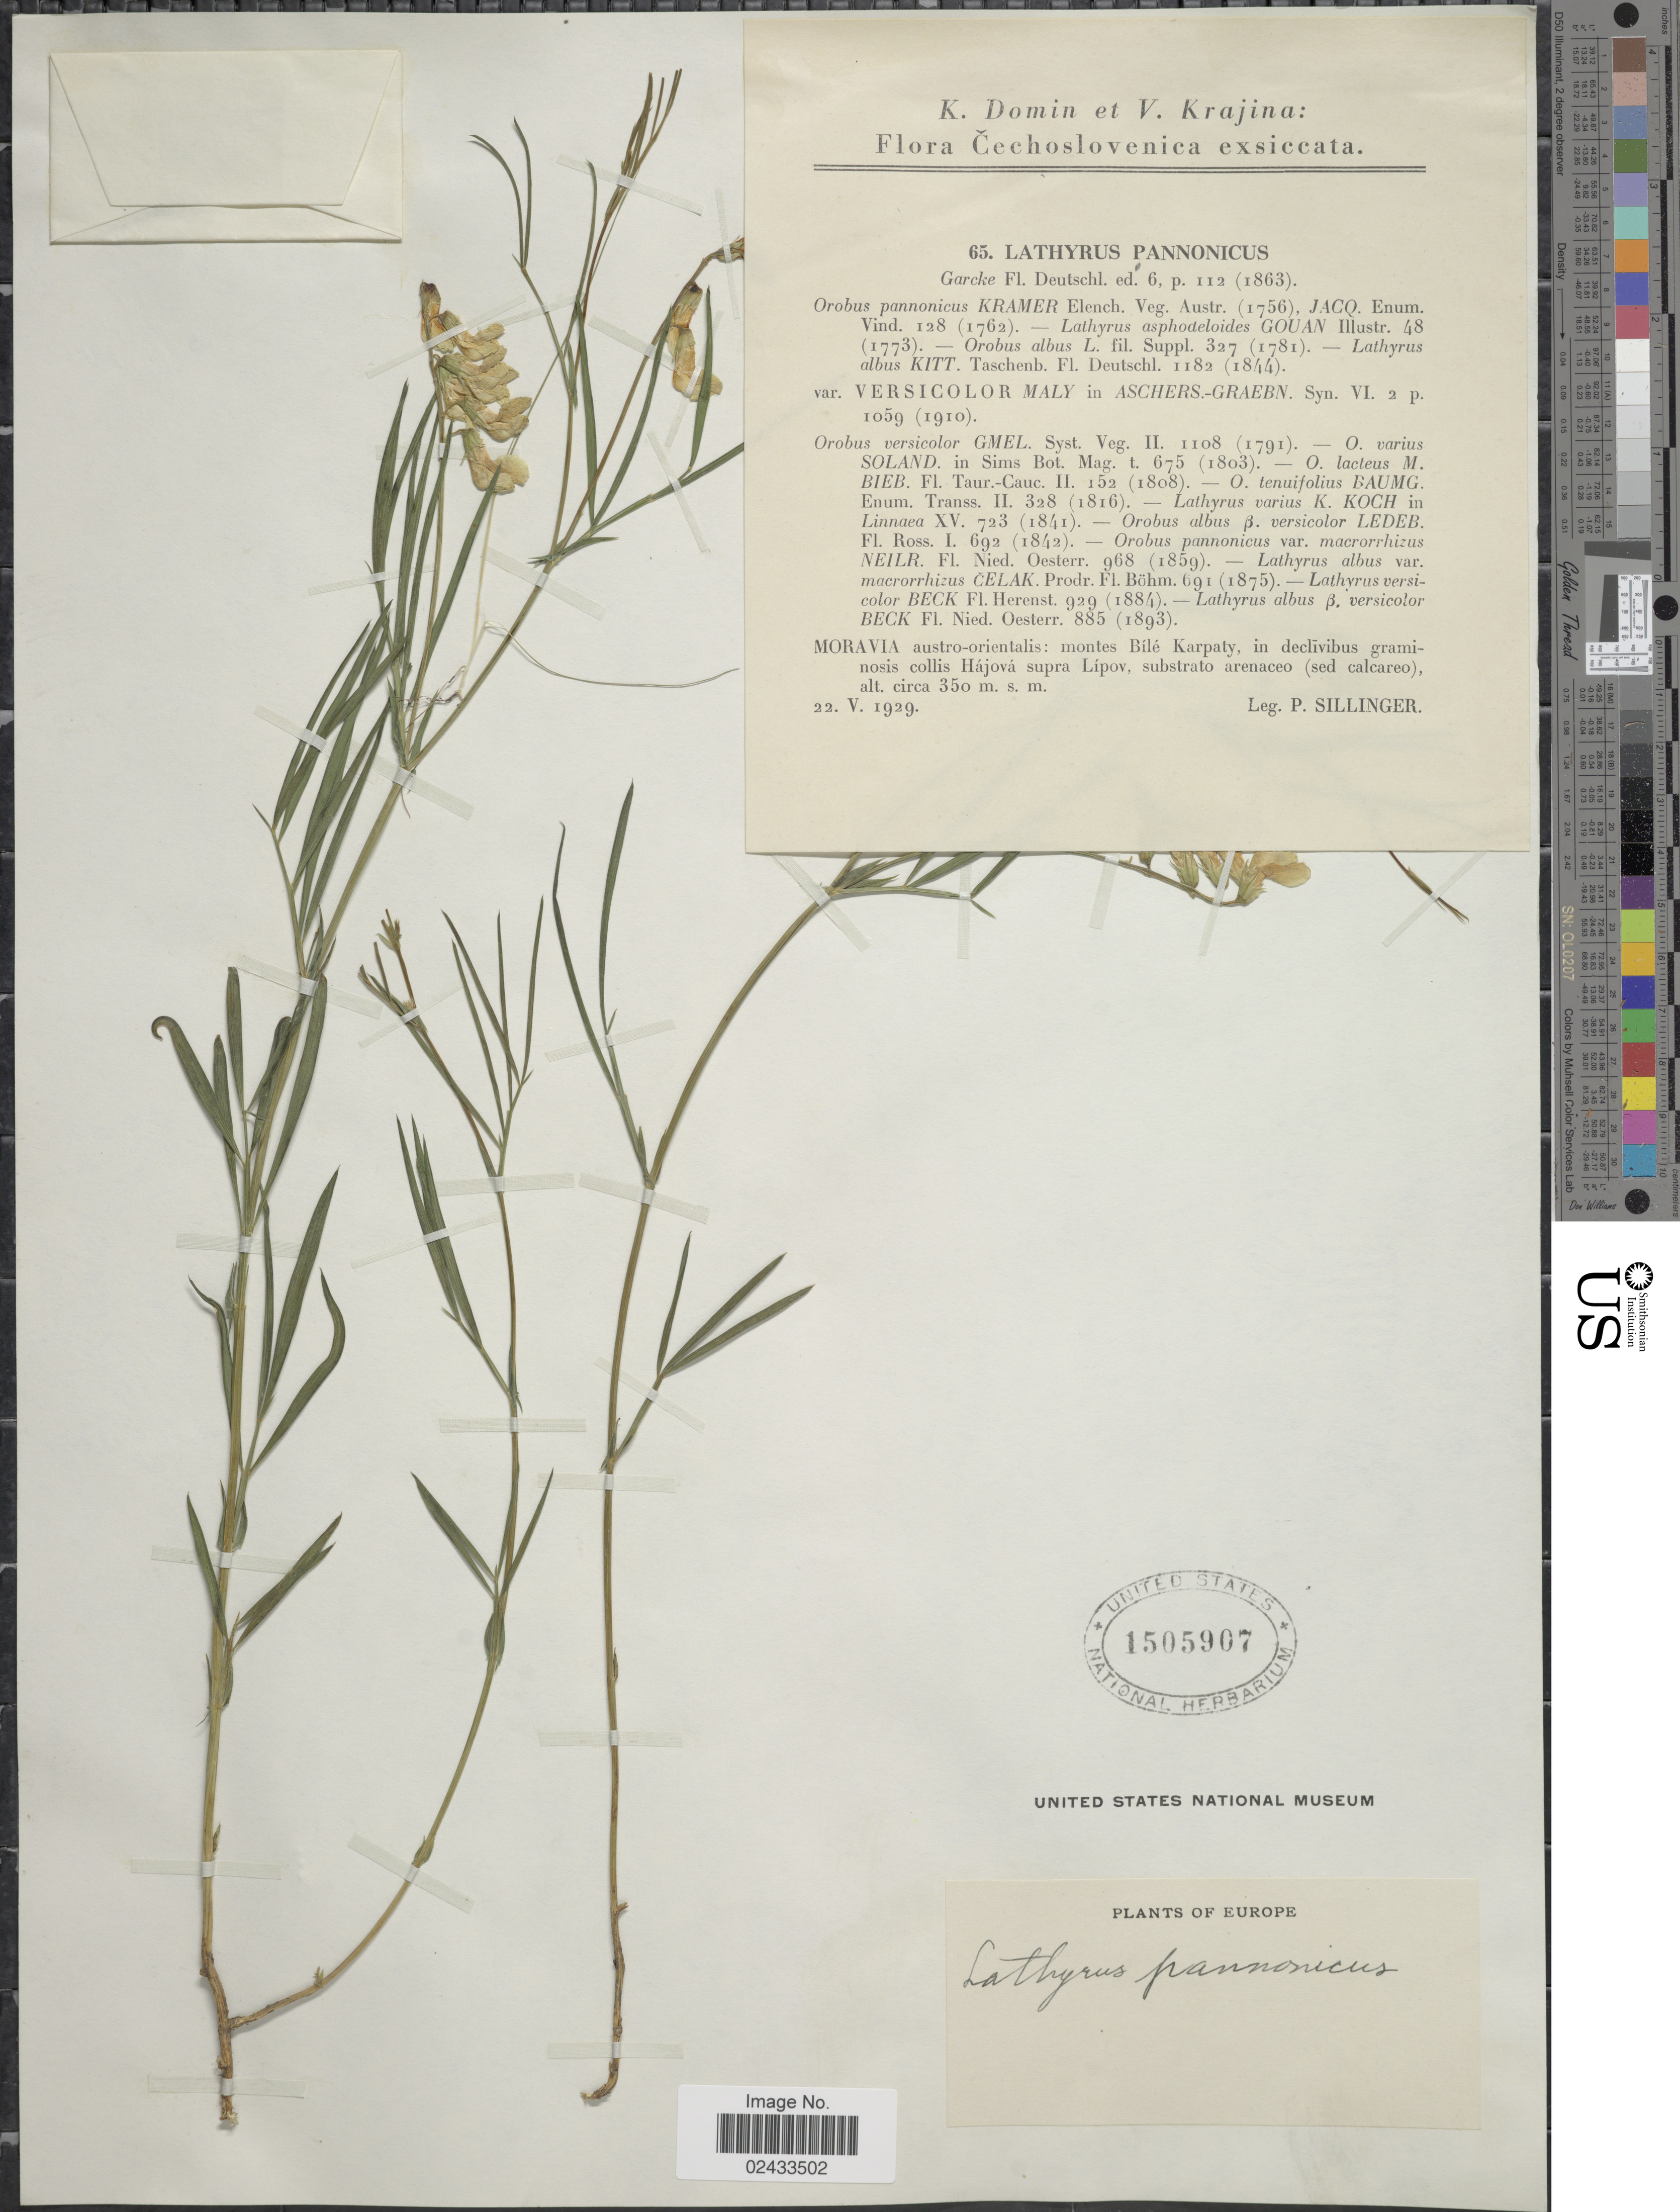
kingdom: Plantae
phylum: Tracheophyta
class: Magnoliopsida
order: Fabales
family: Fabaceae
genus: Lathyrus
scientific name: Lathyrus pannonicus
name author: (Jacq.) Garcke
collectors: P. Sillinger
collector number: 65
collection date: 1929-05-22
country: Czechia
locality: Cechoslovenica. Moravia austro-orientalis: montes Bile Karpaty, in declivibus graminosis collis Haijova supra Lipov. Substrato Arenaceo (sed Calcareo).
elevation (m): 350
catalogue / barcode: US 1505907